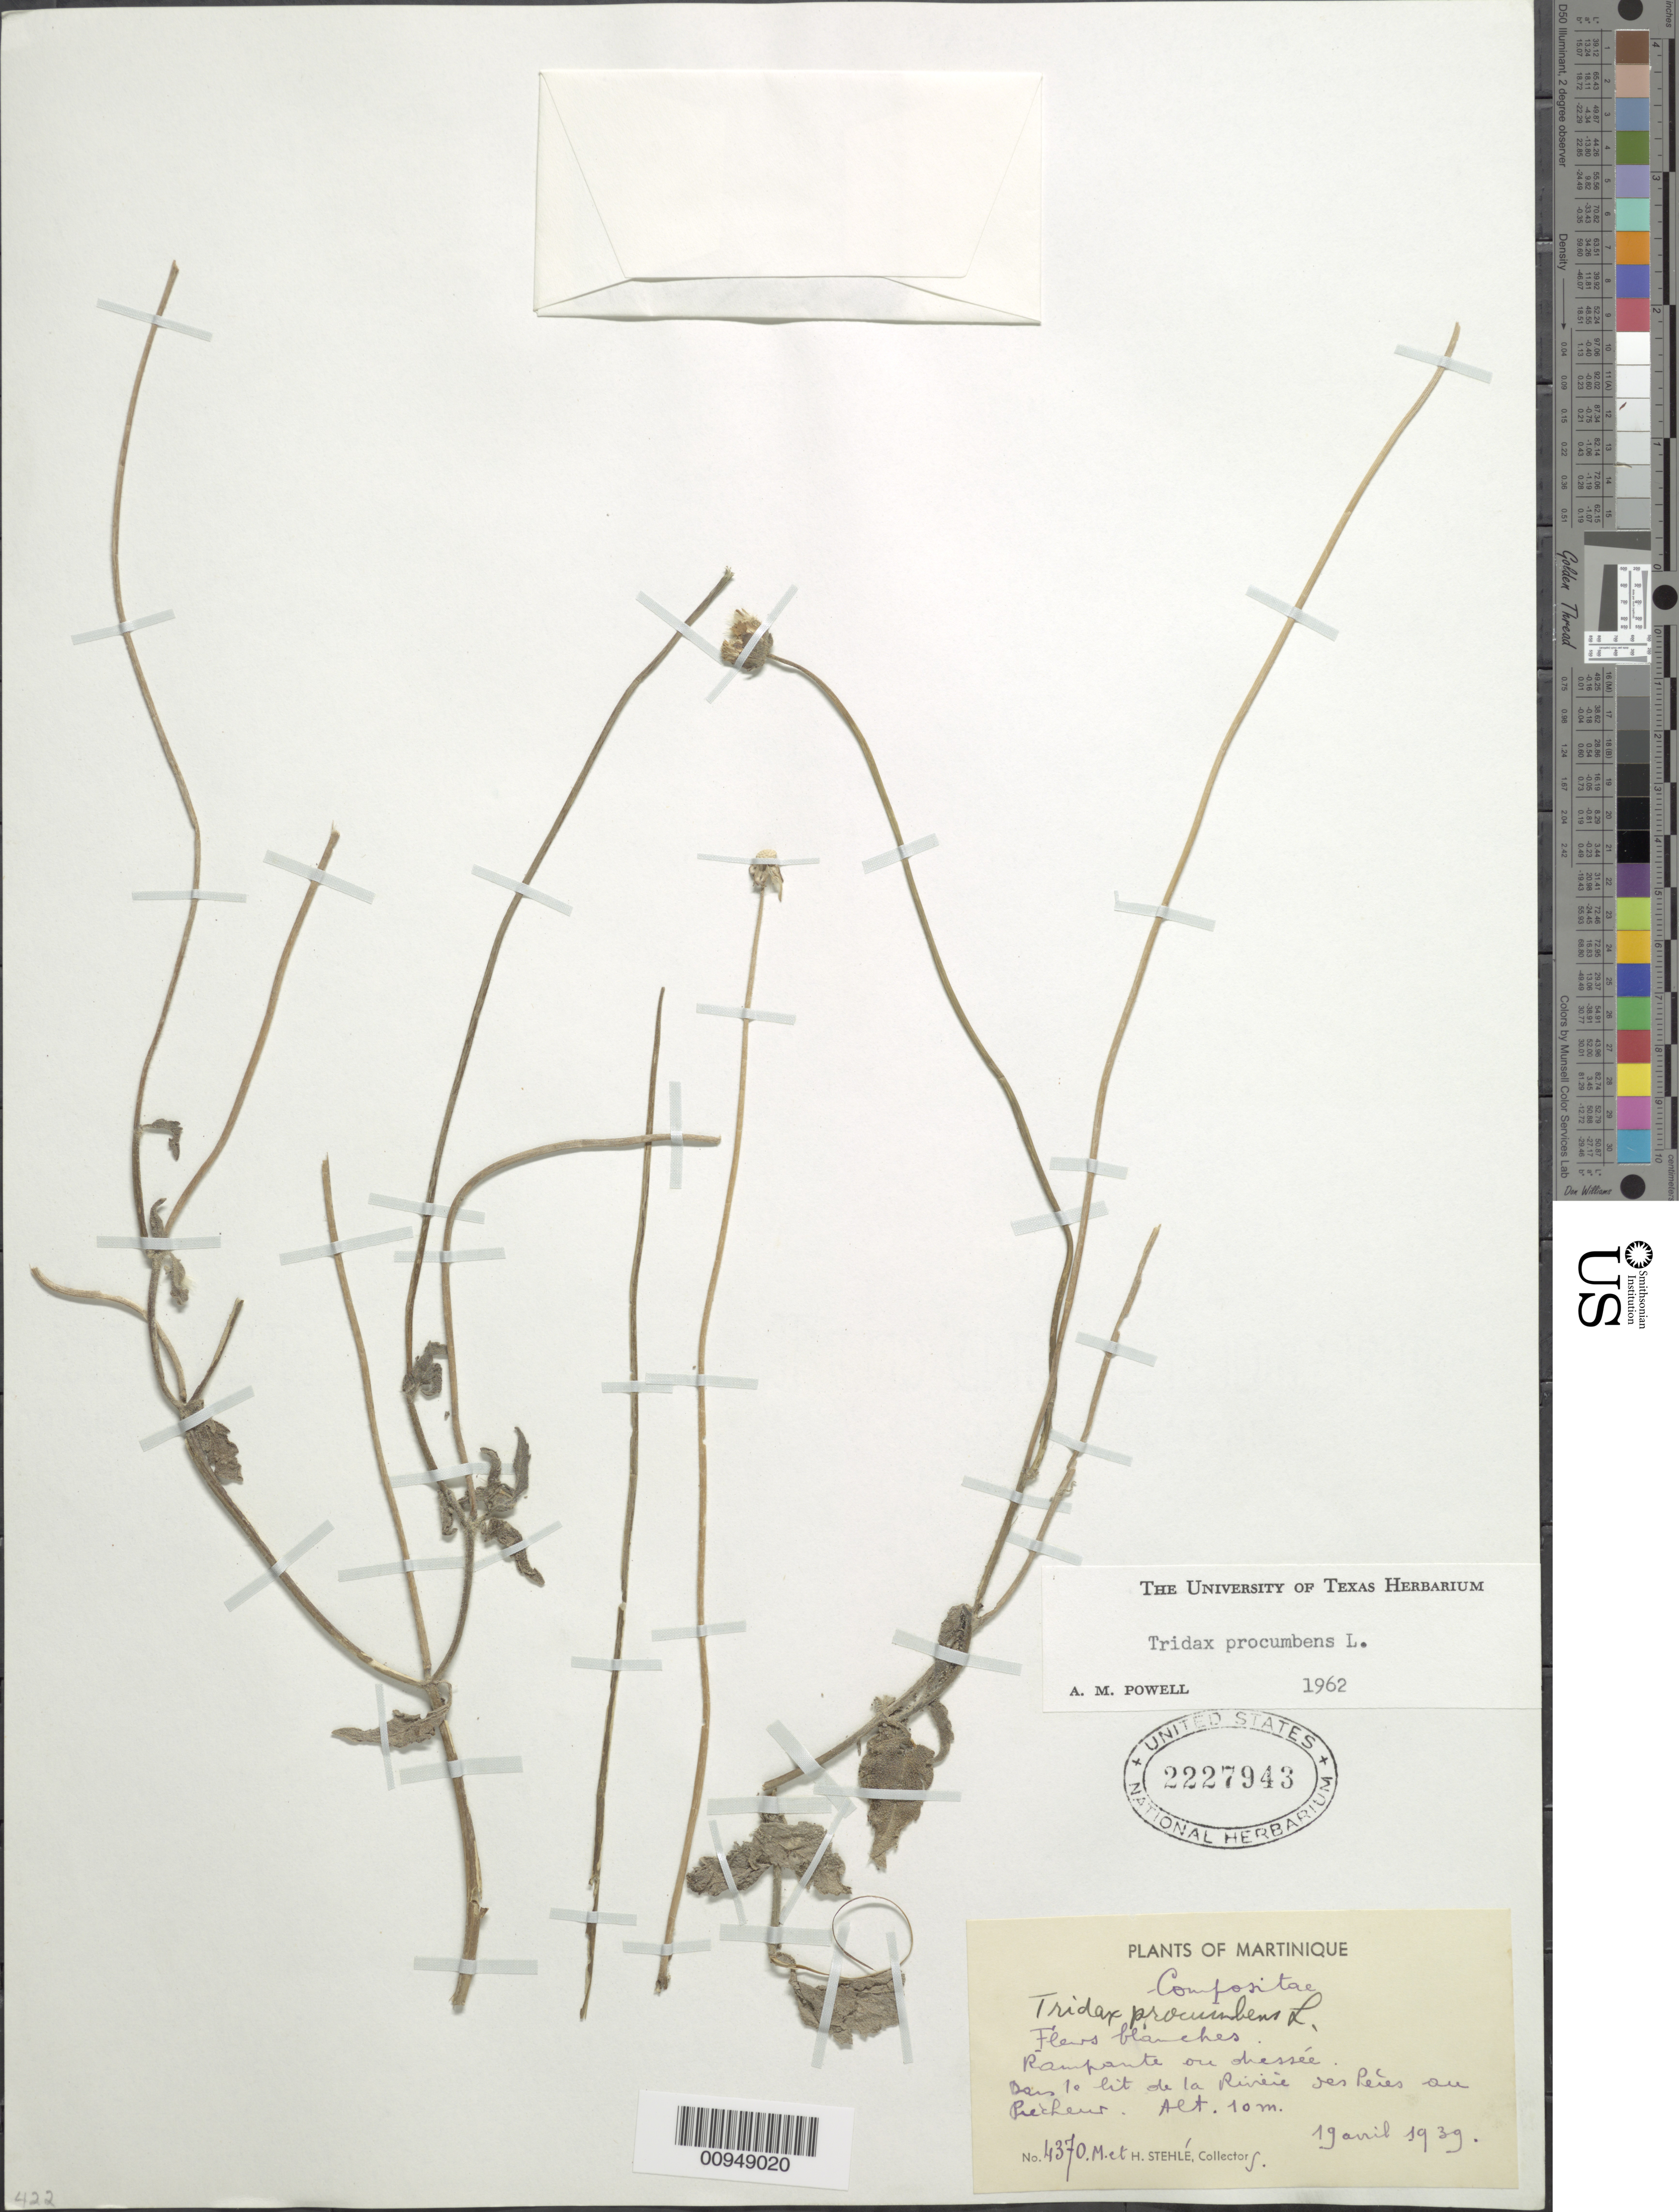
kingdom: Plantae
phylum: Tracheophyta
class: Magnoliopsida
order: Asterales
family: Asteraceae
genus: Tridax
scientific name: Tridax procumbens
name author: L.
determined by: Powell, A. M.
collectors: H. Stehlé & M. Stehlé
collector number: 4370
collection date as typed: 19 Apr 1939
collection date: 1939-04-19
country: Martinique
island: Martinique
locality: Dans de lit de la Rivière des "Peies" ou Précheur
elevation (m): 10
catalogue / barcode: US 2227943